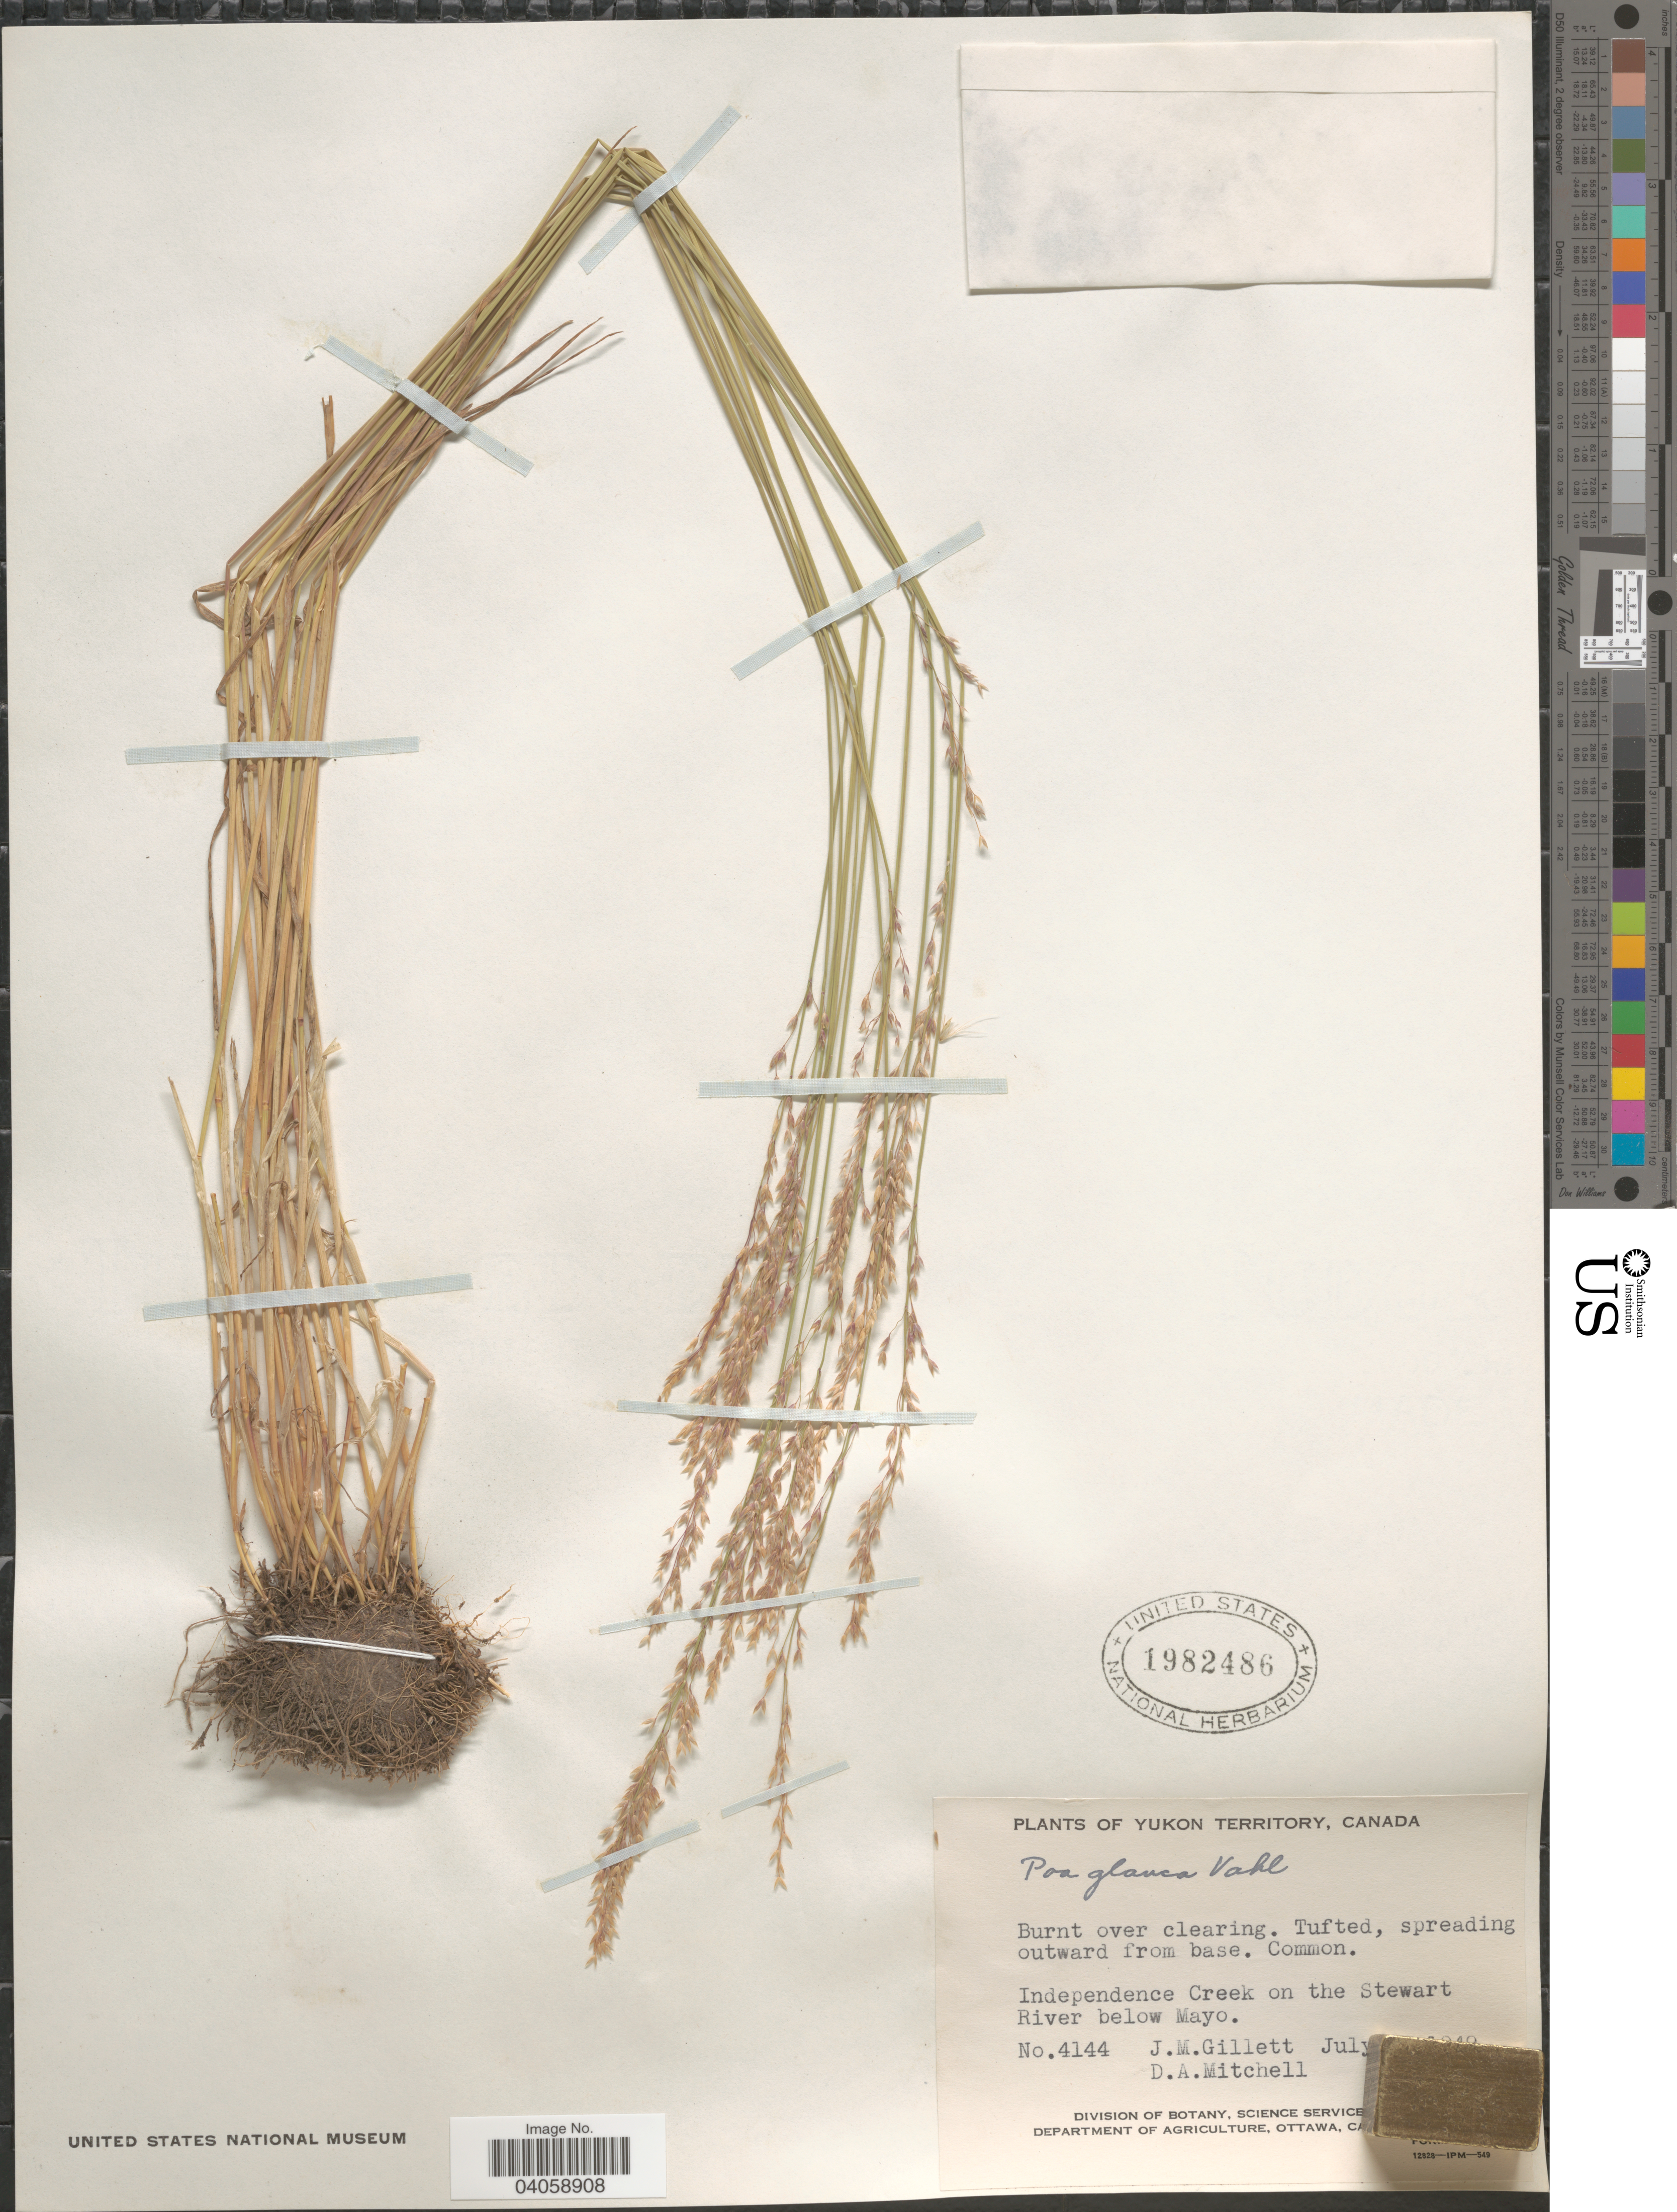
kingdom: Plantae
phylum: Tracheophyta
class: Liliopsida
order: Poales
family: Poaceae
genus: Poa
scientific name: Poa glauca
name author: Vahl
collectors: J. M. Gillett & D. Mitchell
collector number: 4144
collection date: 1949-07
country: Canada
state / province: Yukon Territory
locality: Independence Creek on the Stewart River below Mayo.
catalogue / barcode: US 1982486